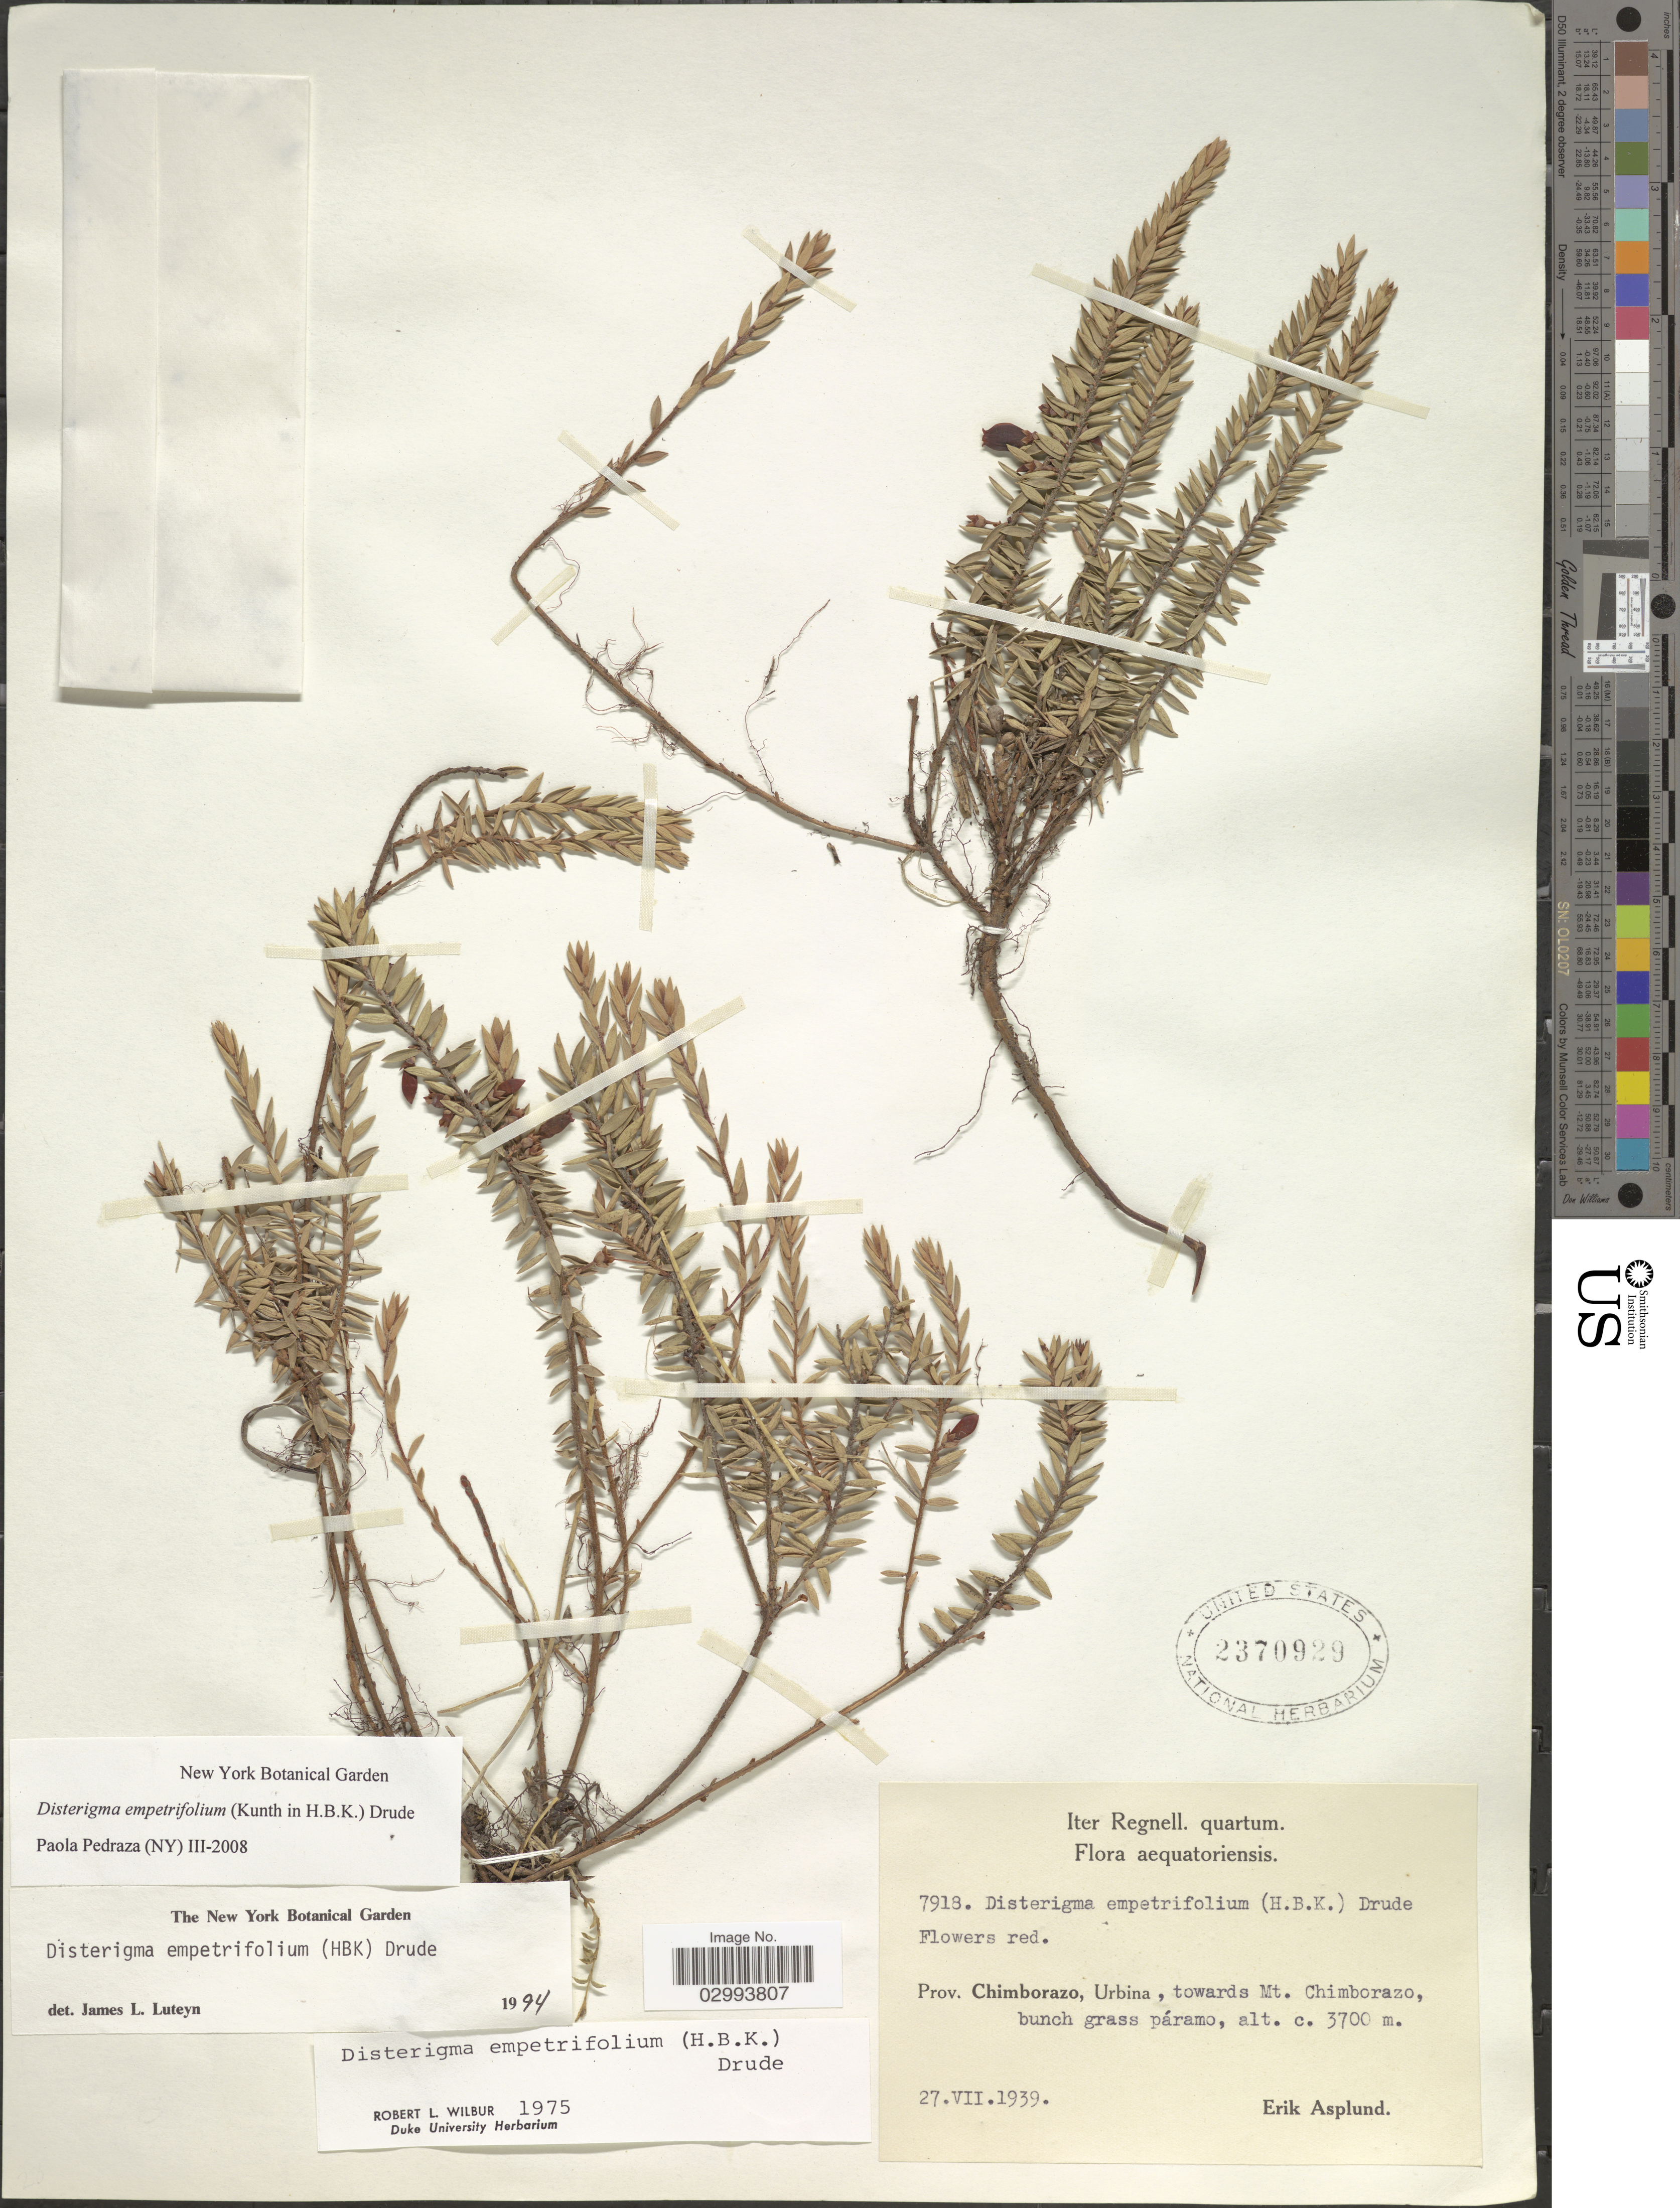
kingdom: Plantae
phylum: Tracheophyta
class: Magnoliopsida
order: Ericales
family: Ericaceae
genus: Disterigma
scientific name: Disterigma empetrifolium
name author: (Kunth) Drude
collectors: E. Asplund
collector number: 7918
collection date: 1939-07-27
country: Ecuador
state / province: Chimborazo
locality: Urbina, towards Mt. Chimborazo.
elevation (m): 3700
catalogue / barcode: US 2370929